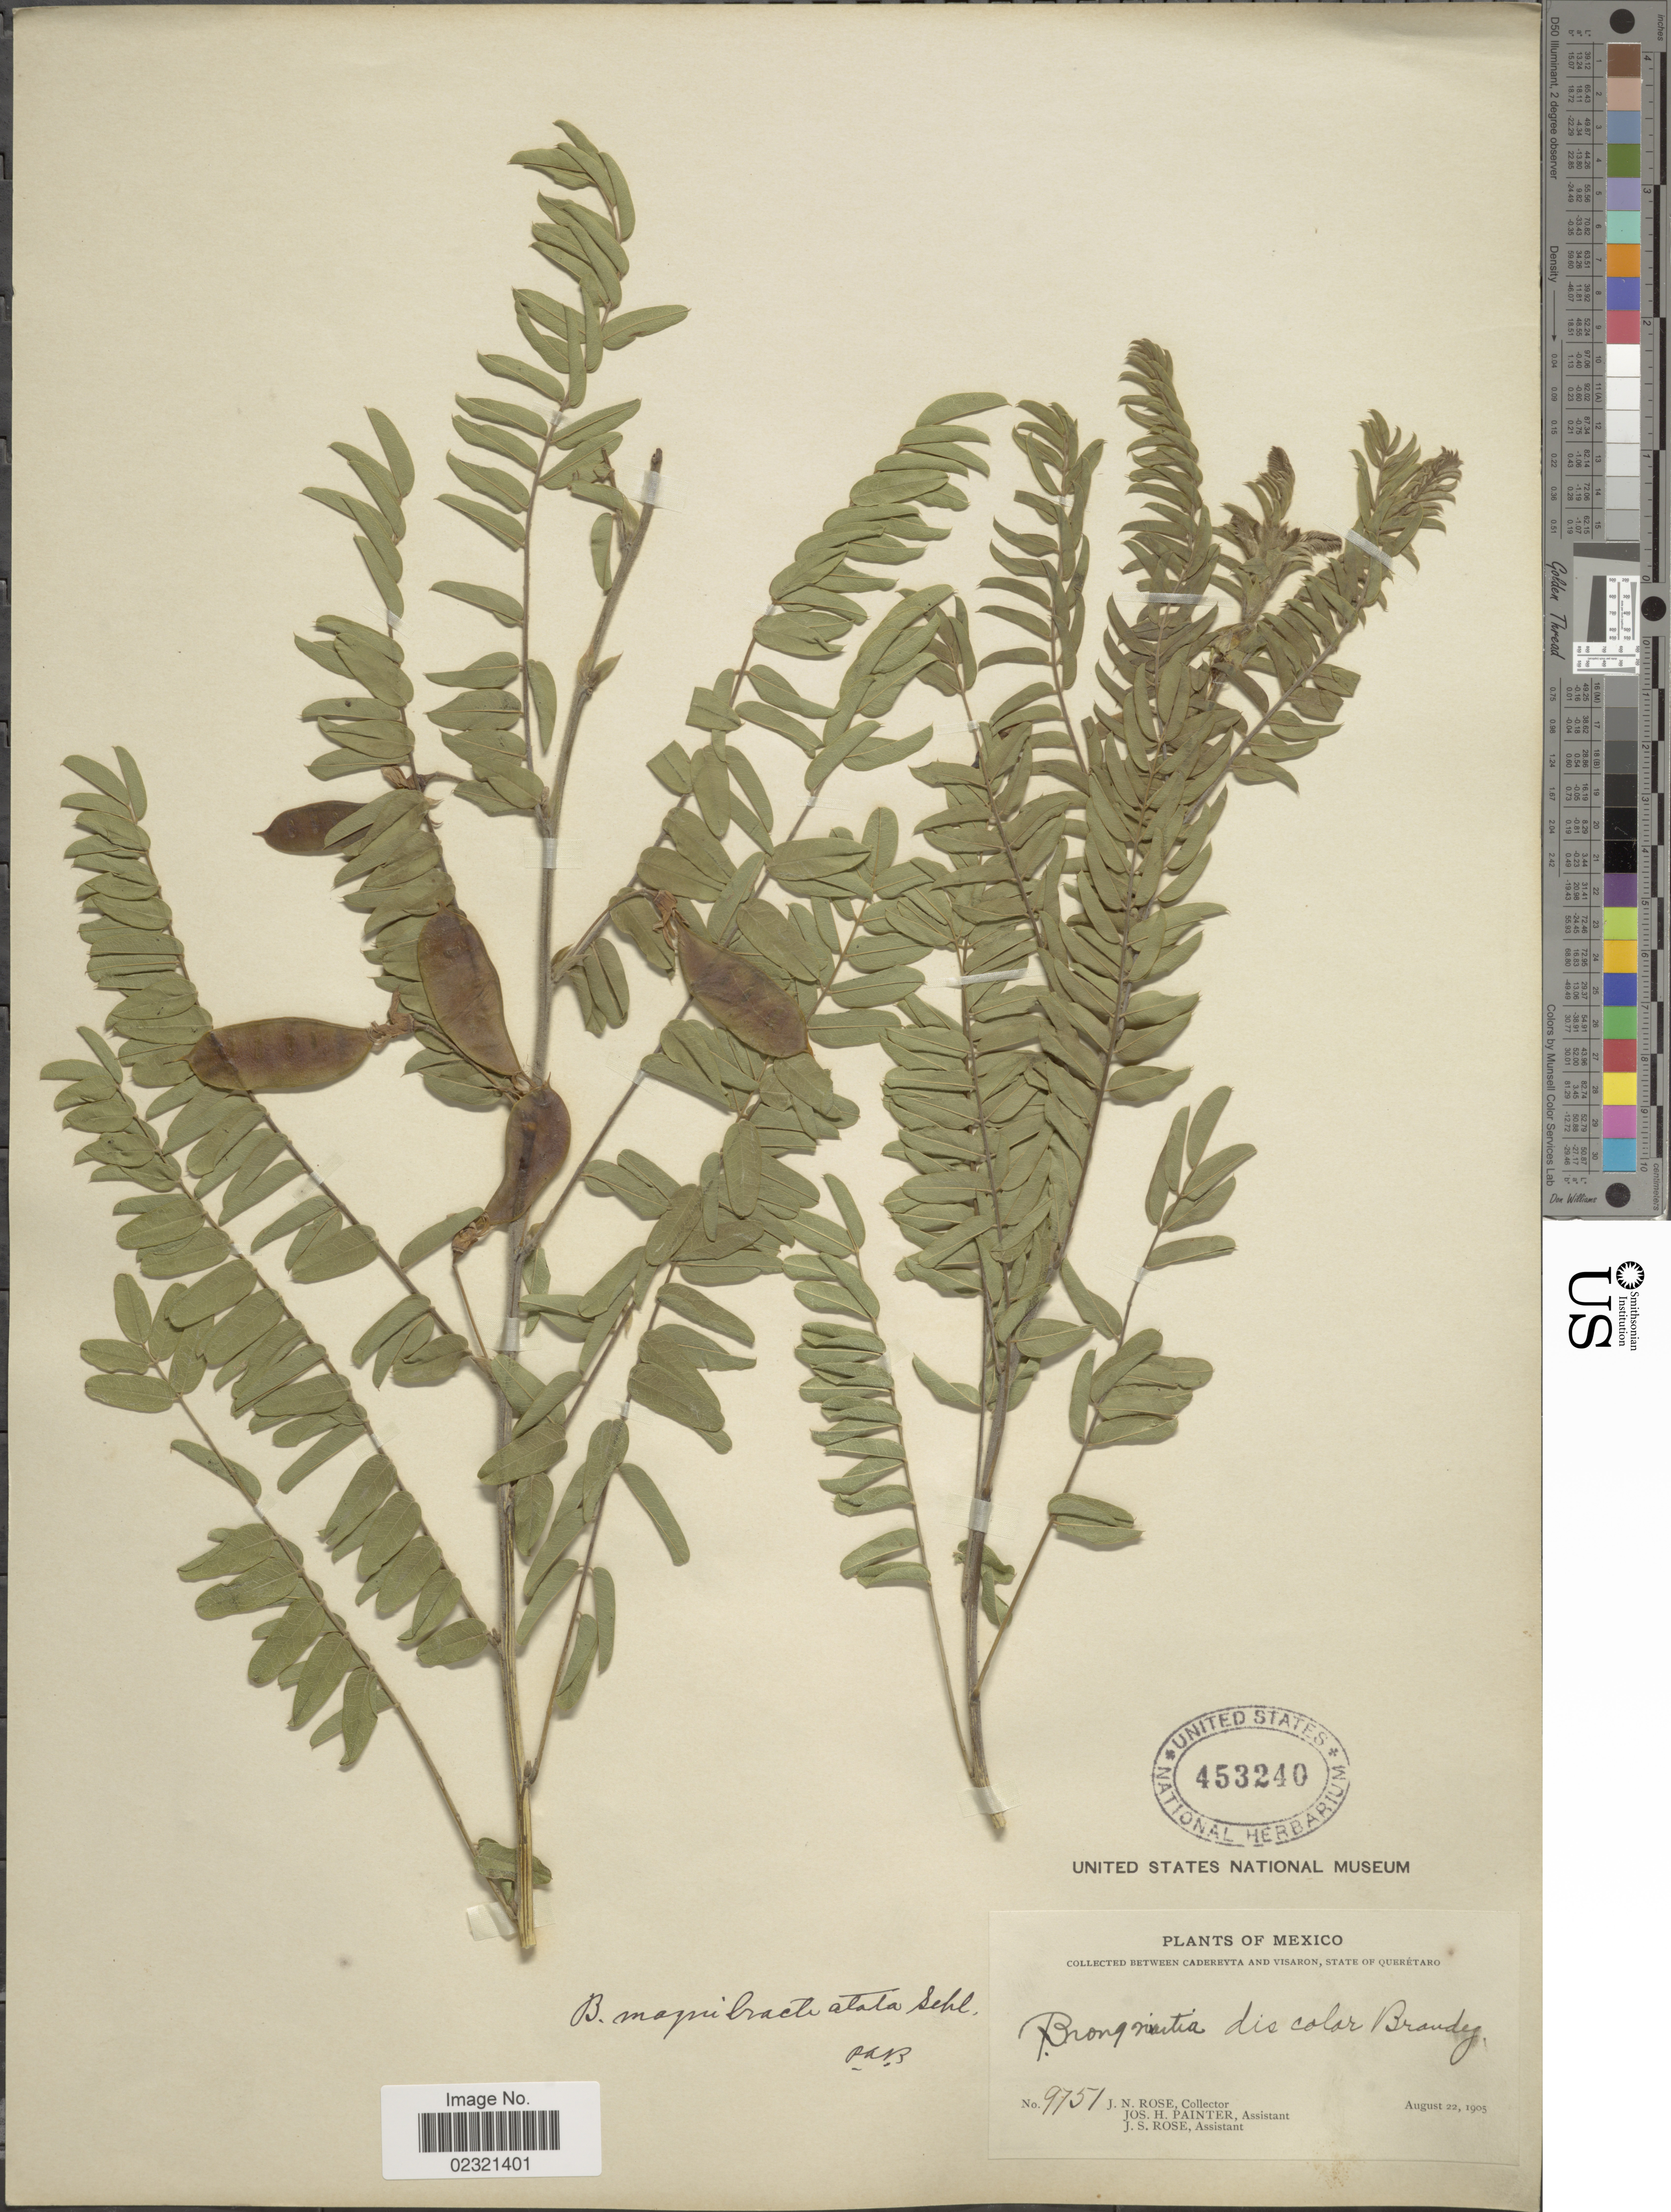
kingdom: Plantae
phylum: Tracheophyta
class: Magnoliopsida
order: Fabales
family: Fabaceae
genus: Brongniartia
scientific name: Brongniartia magnibracteata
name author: Schltdl.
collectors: J. N. Rose, J. H. Painter & J. S. Rose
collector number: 9751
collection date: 1905-08-22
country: Mexico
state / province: Querétaro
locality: Between Cadereyta and Visaron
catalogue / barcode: US 453240